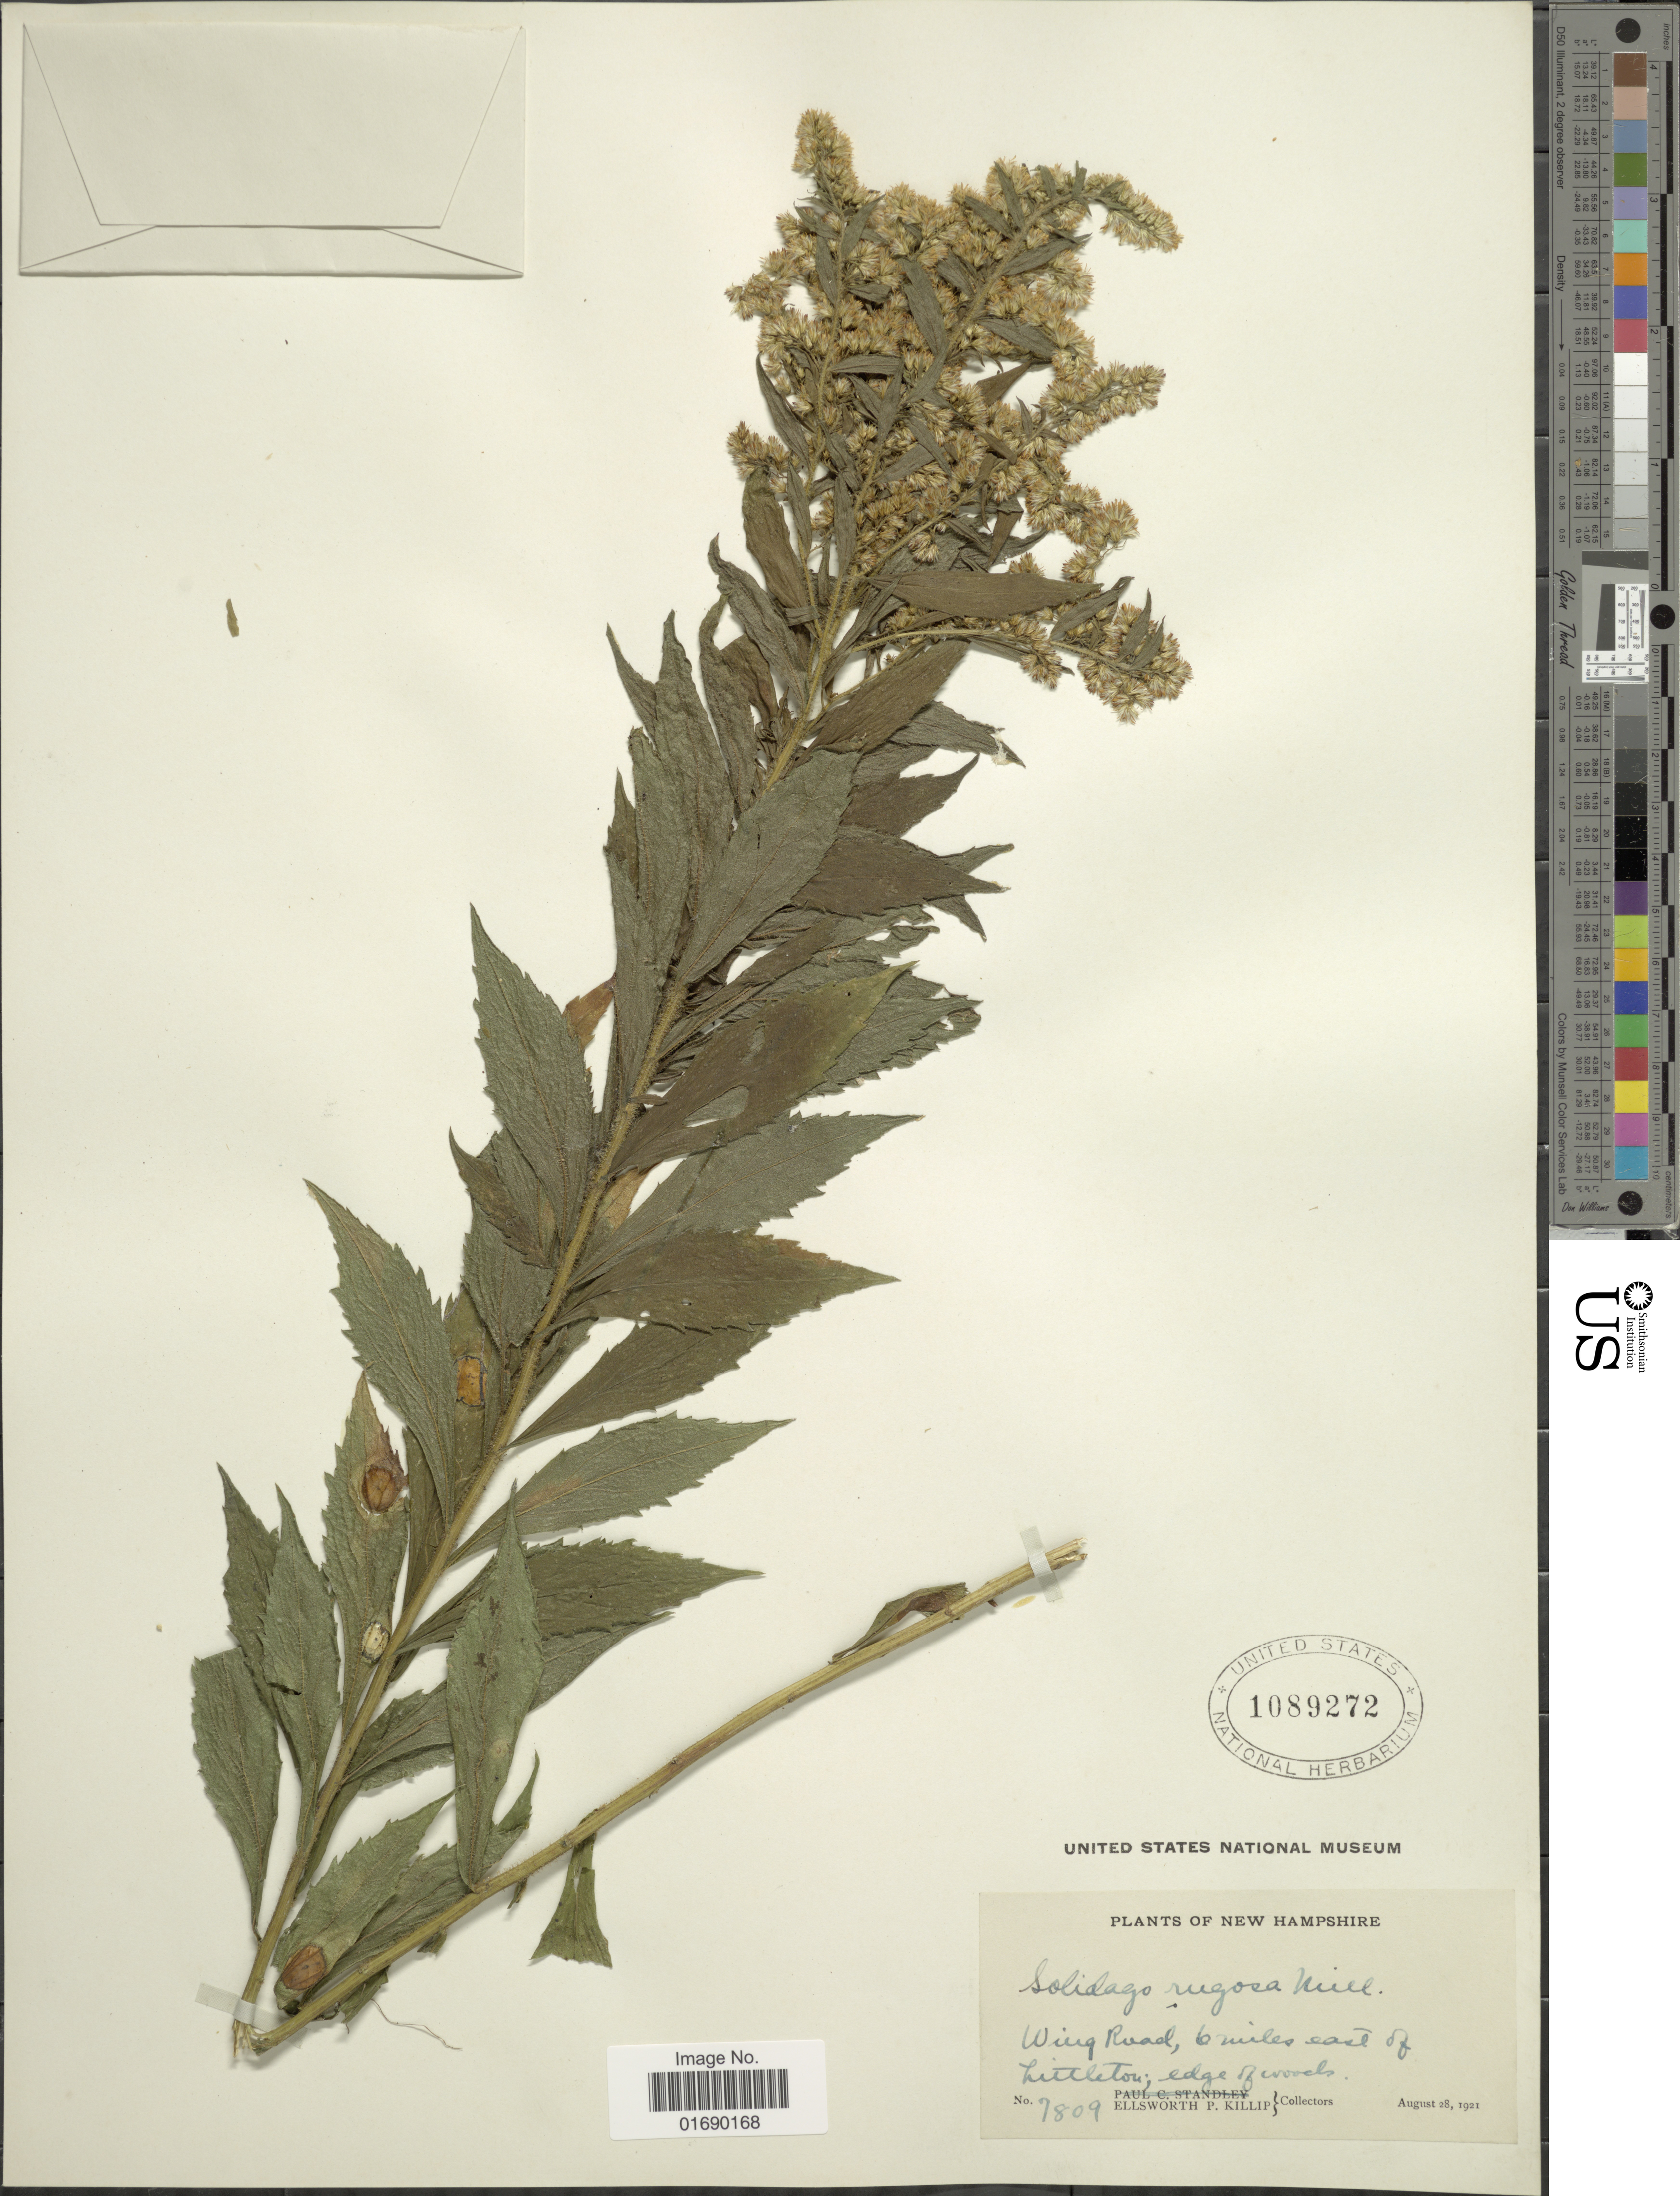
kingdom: Plantae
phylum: Tracheophyta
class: Magnoliopsida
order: Asterales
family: Asteraceae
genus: Solidago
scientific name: Solidago rugosa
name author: Mill.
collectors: E. P. Killip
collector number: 7809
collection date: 1921-08-28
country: United States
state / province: New Hampshire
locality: Wing Road, 6 miles east of Litteton; edge of woods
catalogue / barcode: US 1089272